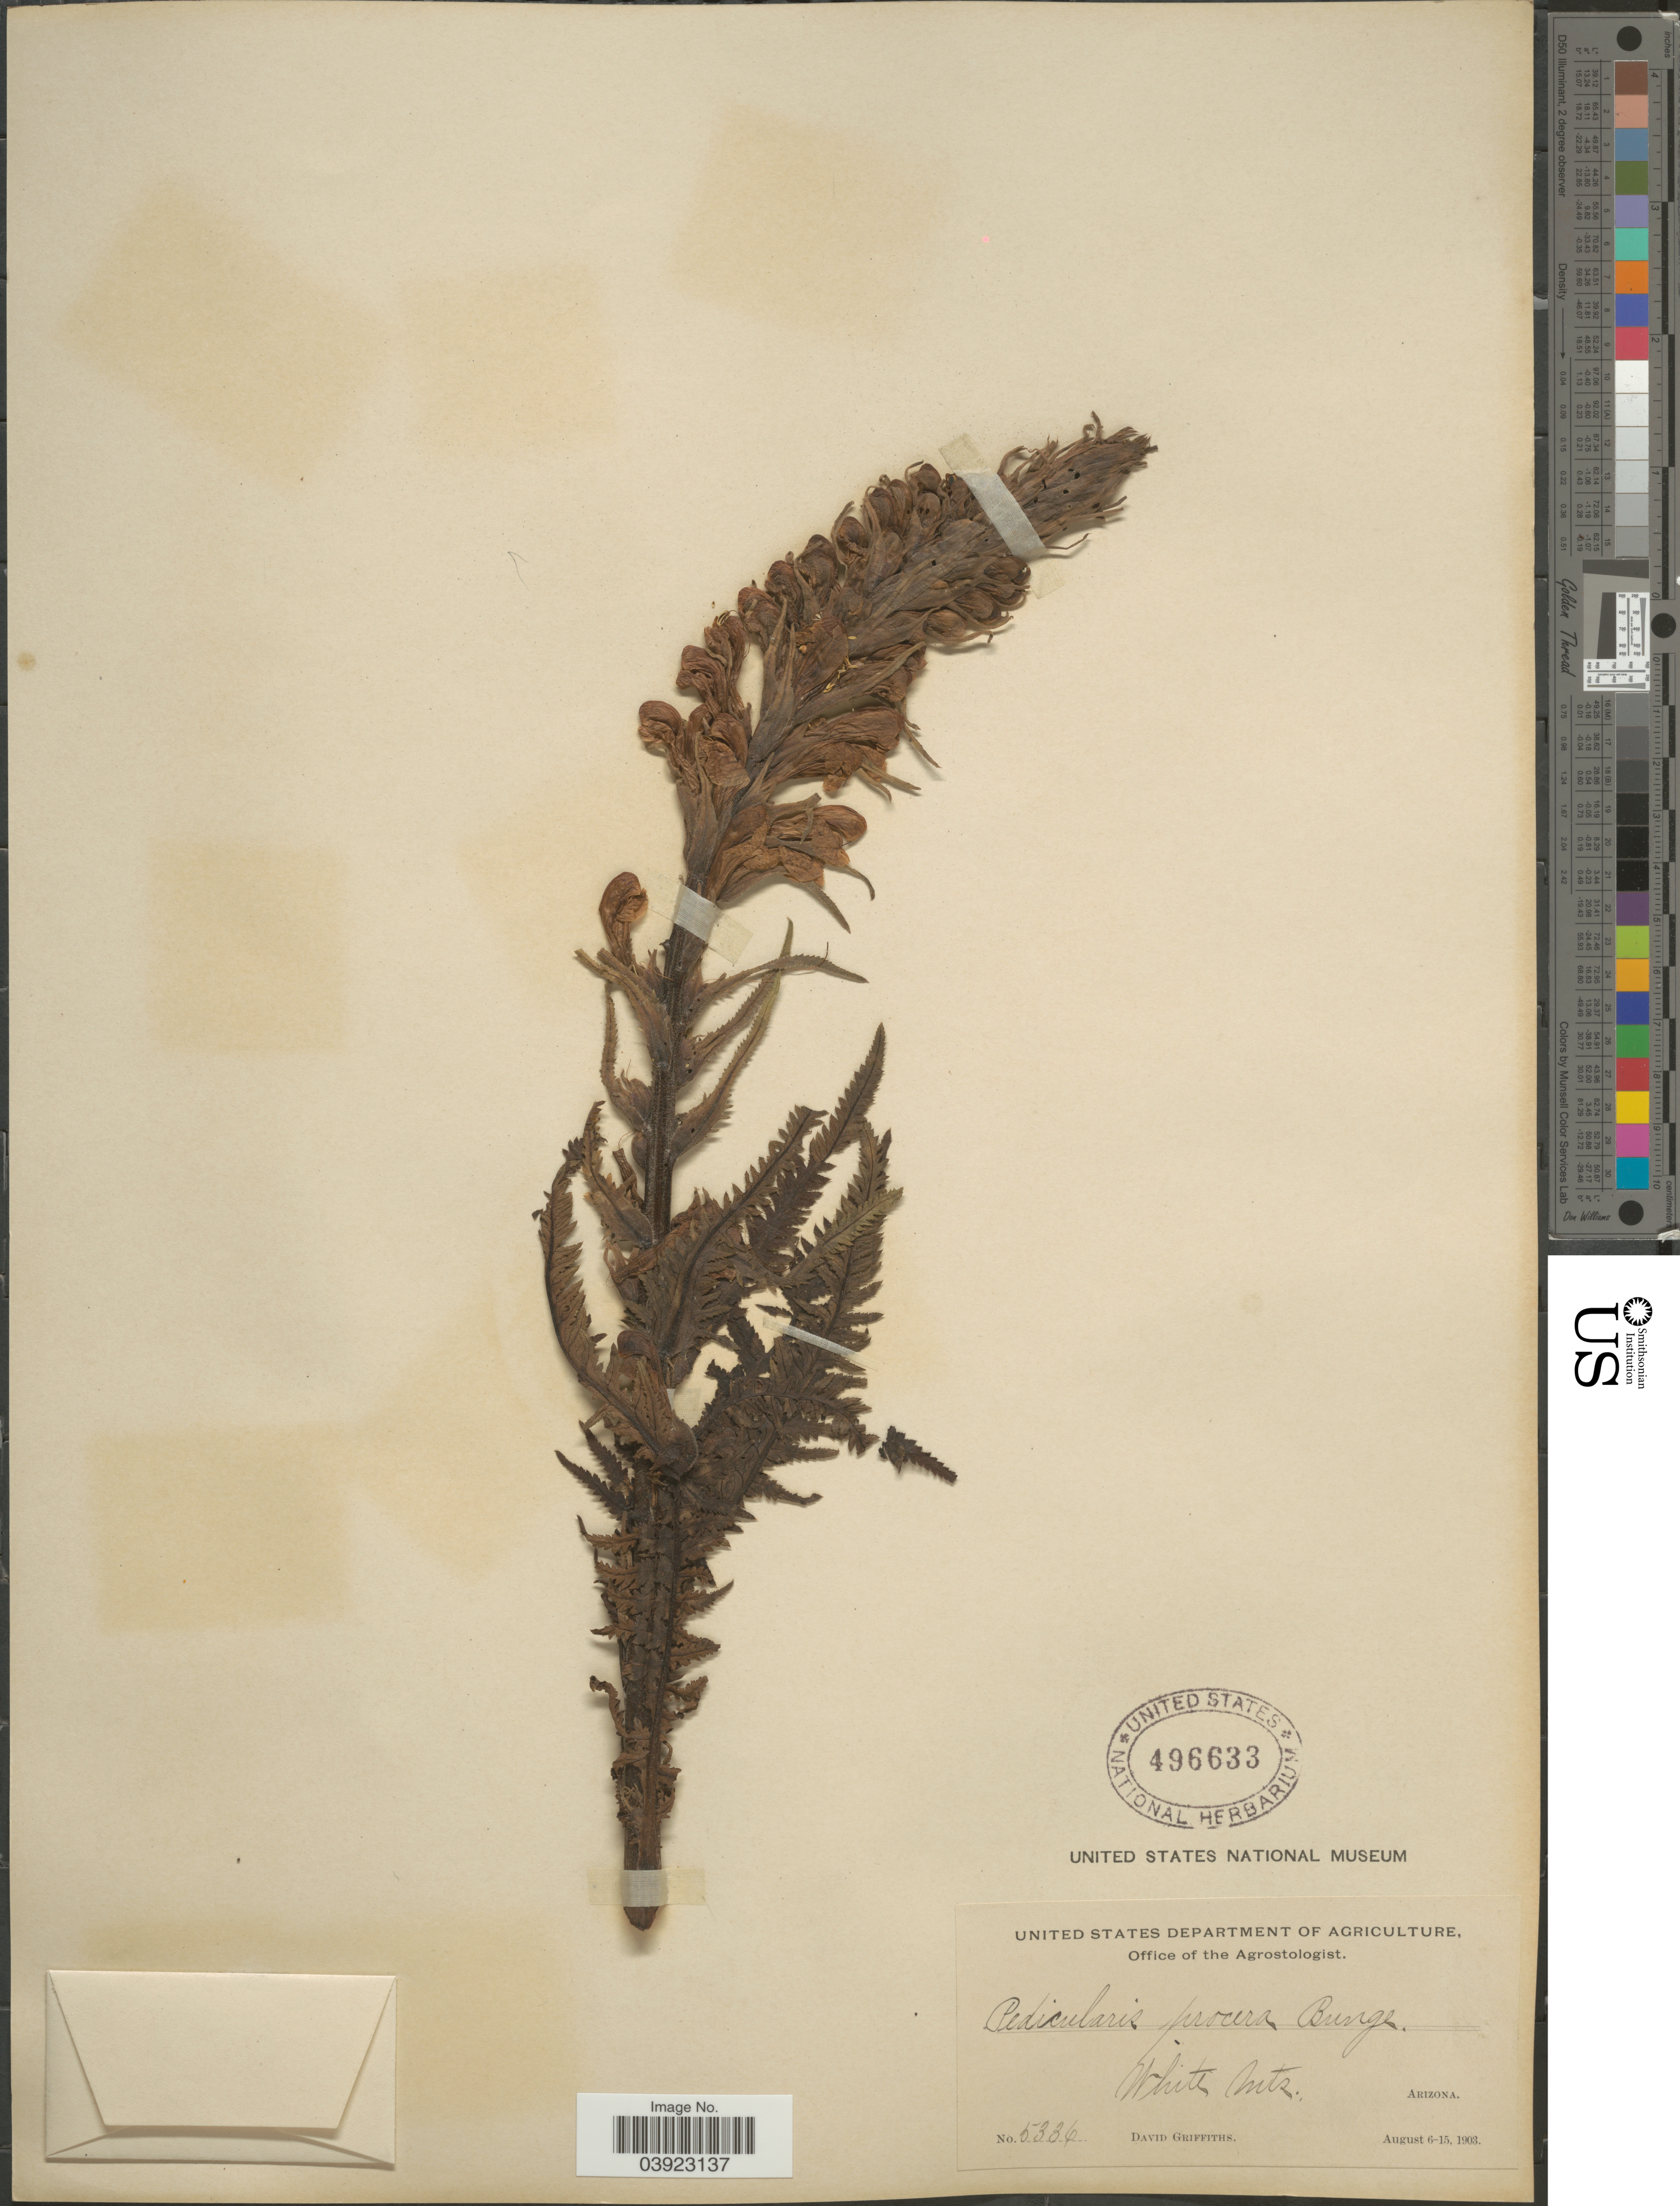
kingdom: Plantae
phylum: Tracheophyta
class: Magnoliopsida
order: Lamiales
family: Orobanchaceae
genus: Pedicularis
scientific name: Pedicularis procera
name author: A. Gray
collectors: D. Griffiths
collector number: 5336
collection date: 1903-08-06/1903-08-15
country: United States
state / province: Arizona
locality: White Mts.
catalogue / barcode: US 496633